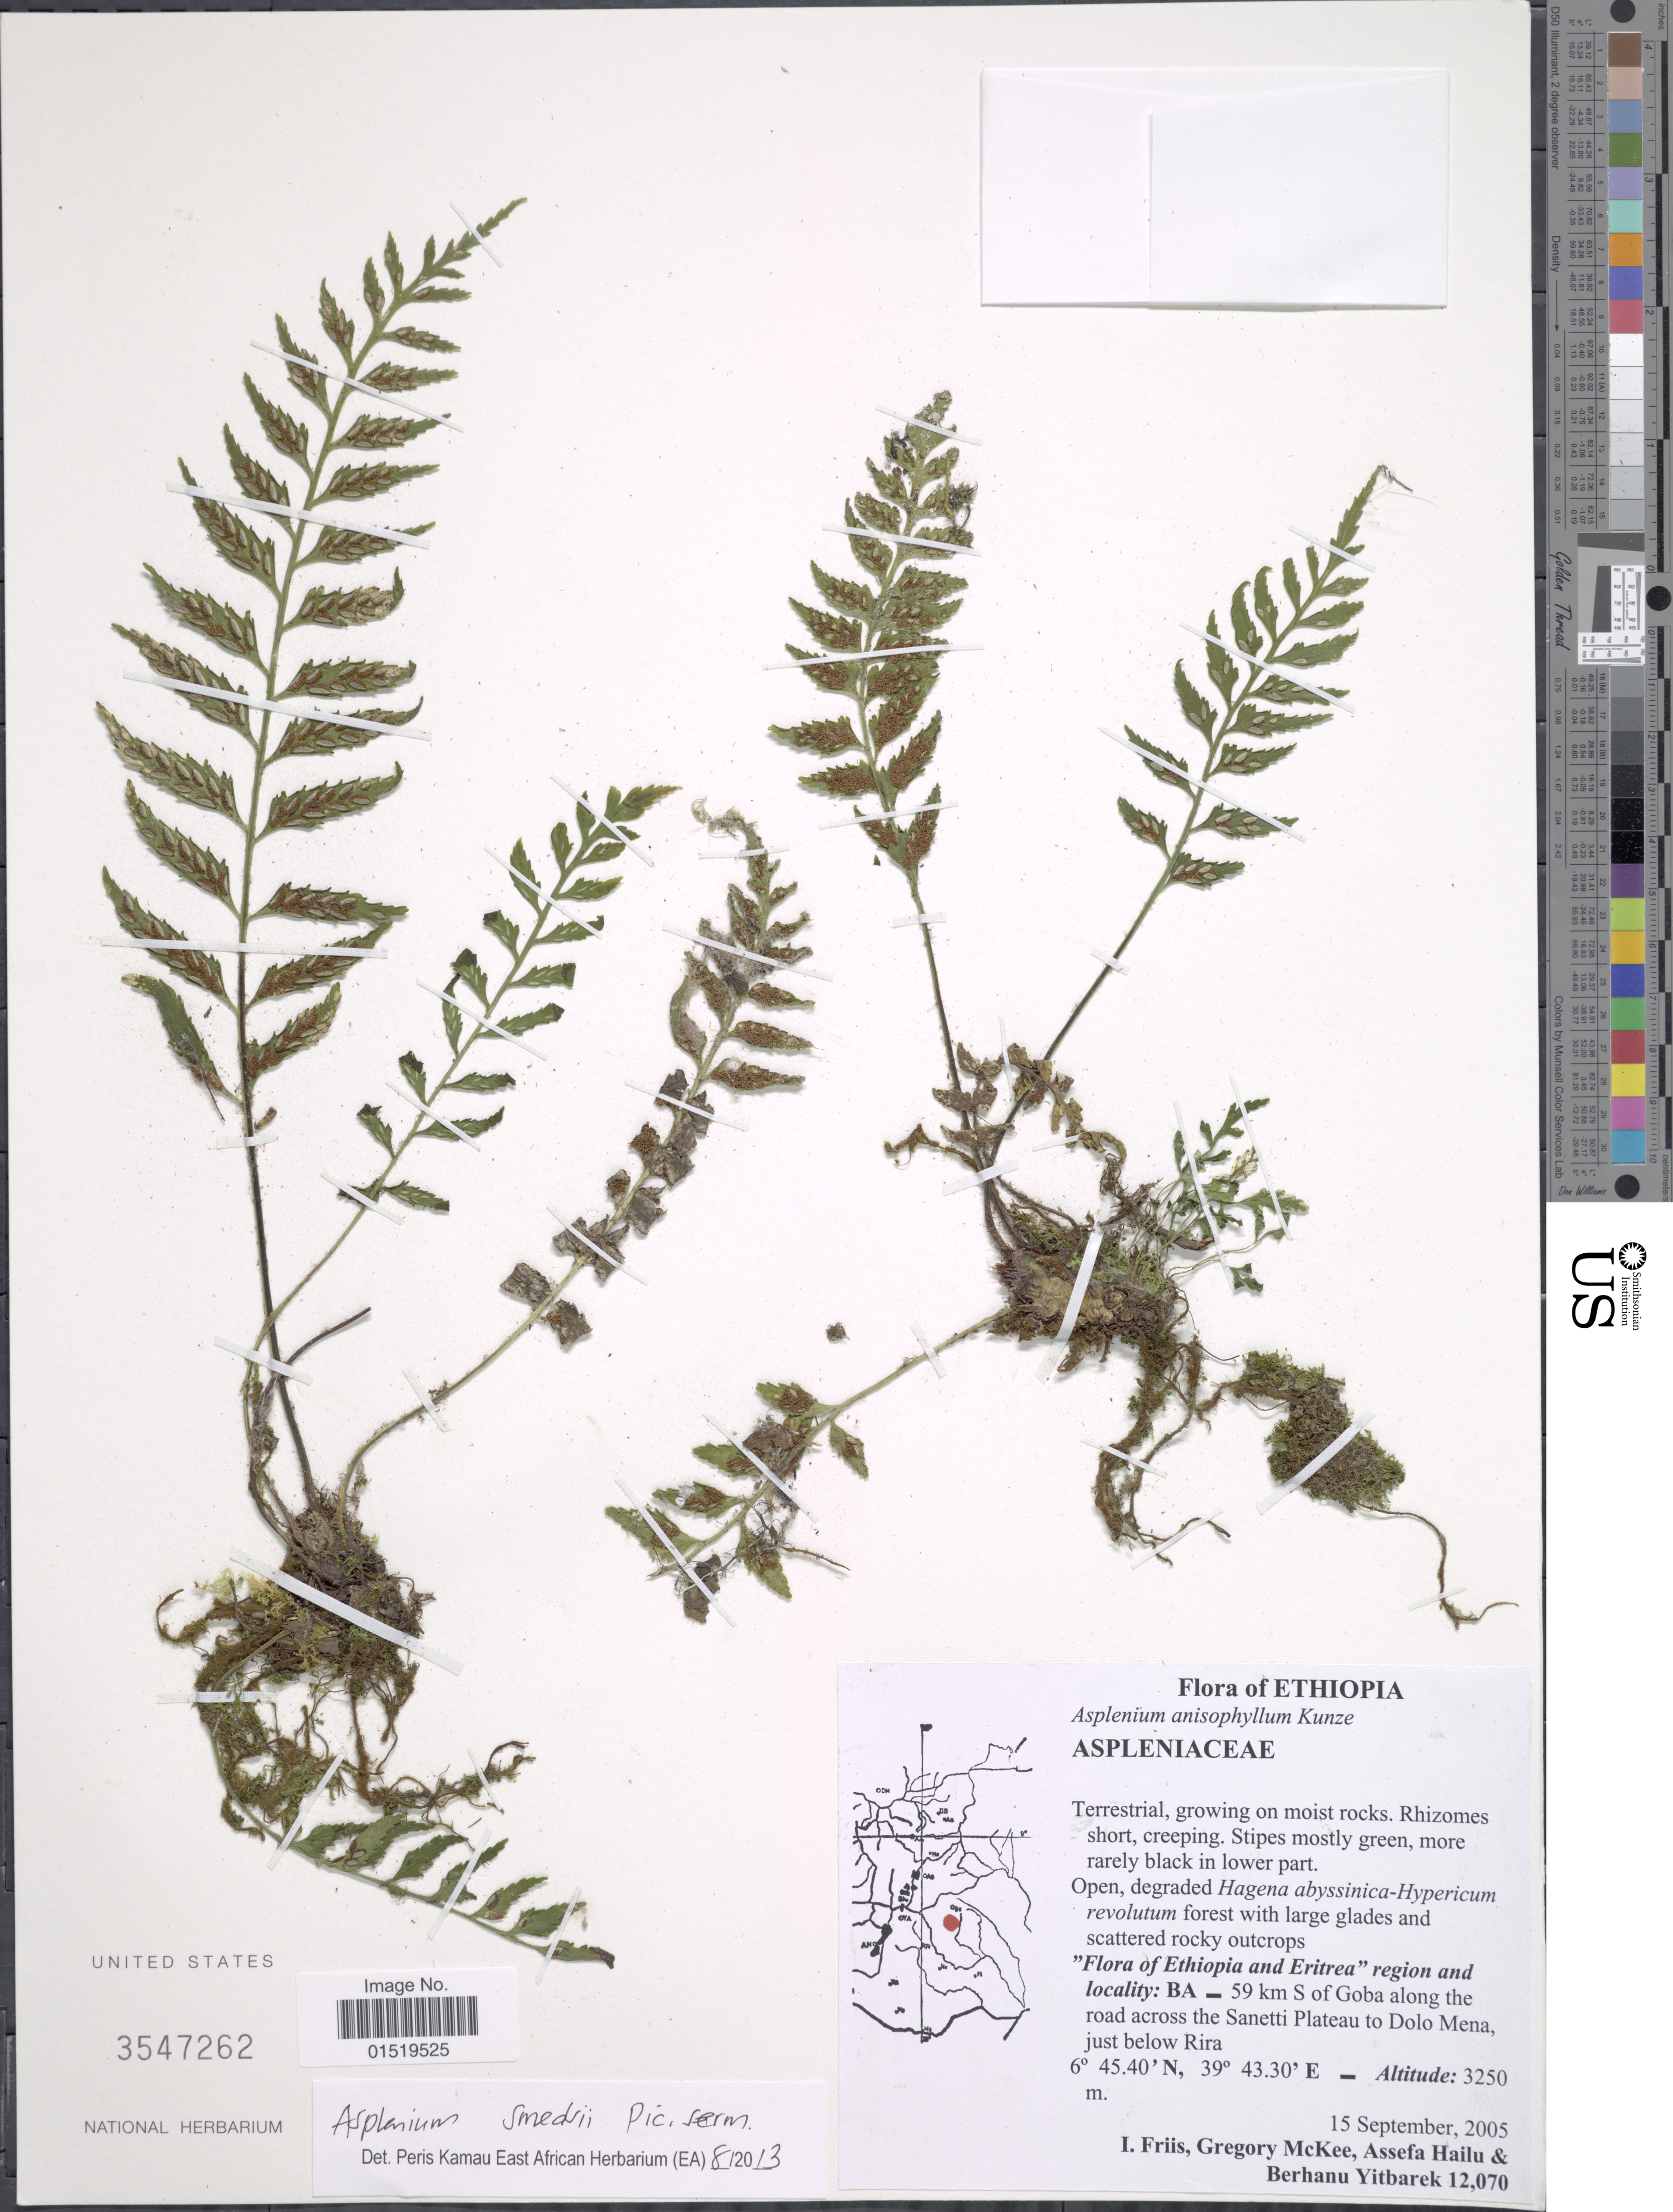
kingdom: Plantae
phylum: Tracheophyta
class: Polypodiopsida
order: Polypodiales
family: Aspleniaceae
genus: Asplenium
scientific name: Asplenium smedsii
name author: Pic. Serm.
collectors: I. Friis, G. S. McKee, A. Hailu & B. Yitbarek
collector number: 12070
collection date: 2005-09-15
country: Ethiopia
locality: BA_ 59 km S of Goba along the road across the Sanetti Plateau to Dolo Mena, just below Rira.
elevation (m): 3250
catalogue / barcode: US 3547262